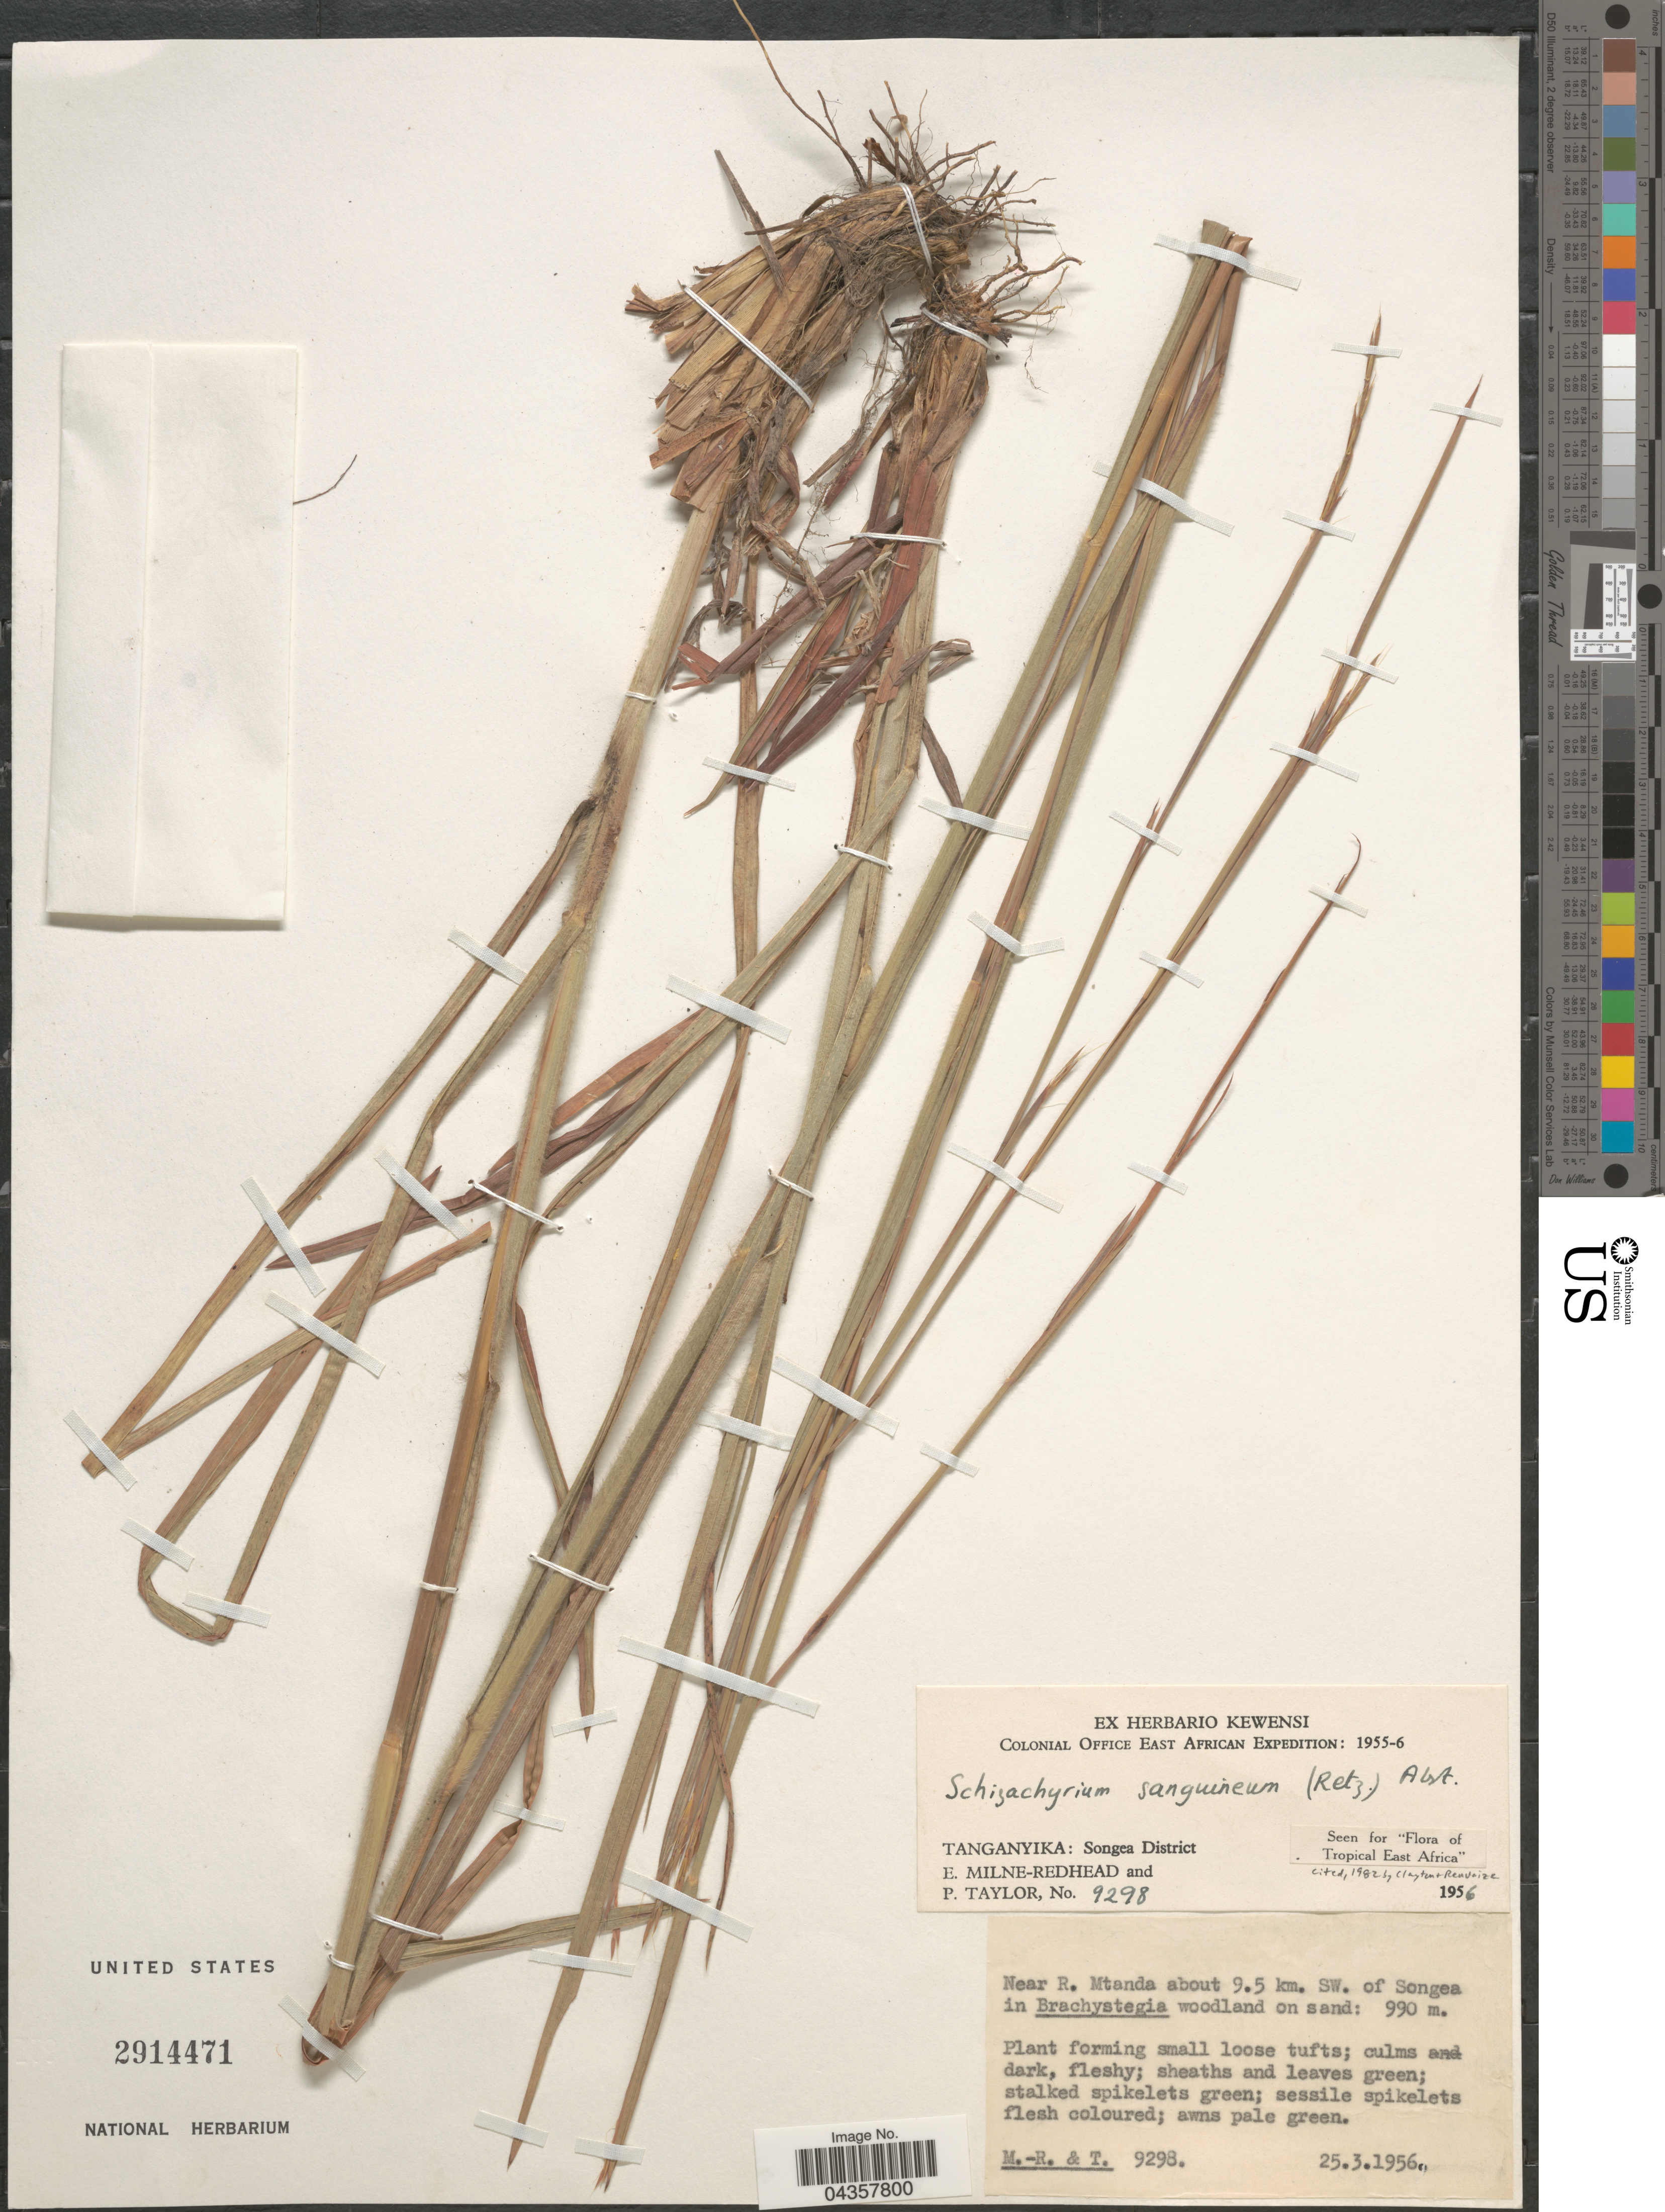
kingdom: Plantae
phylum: Tracheophyta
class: Liliopsida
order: Poales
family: Poaceae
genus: Schizachyrium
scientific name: Schizachyrium sanguineum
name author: (Retz.) Alston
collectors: E. W. Milne-Redhead & P. Taylor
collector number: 9298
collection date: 1956-03-25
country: Tanzania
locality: Colonial Office East African Expedition: 1955-6. Tanganyika: Songea District. Near R. Mtanda about 9.5 km. SW. of Songea in Brachystegia woodland on sand.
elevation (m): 990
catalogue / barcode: US 2914471